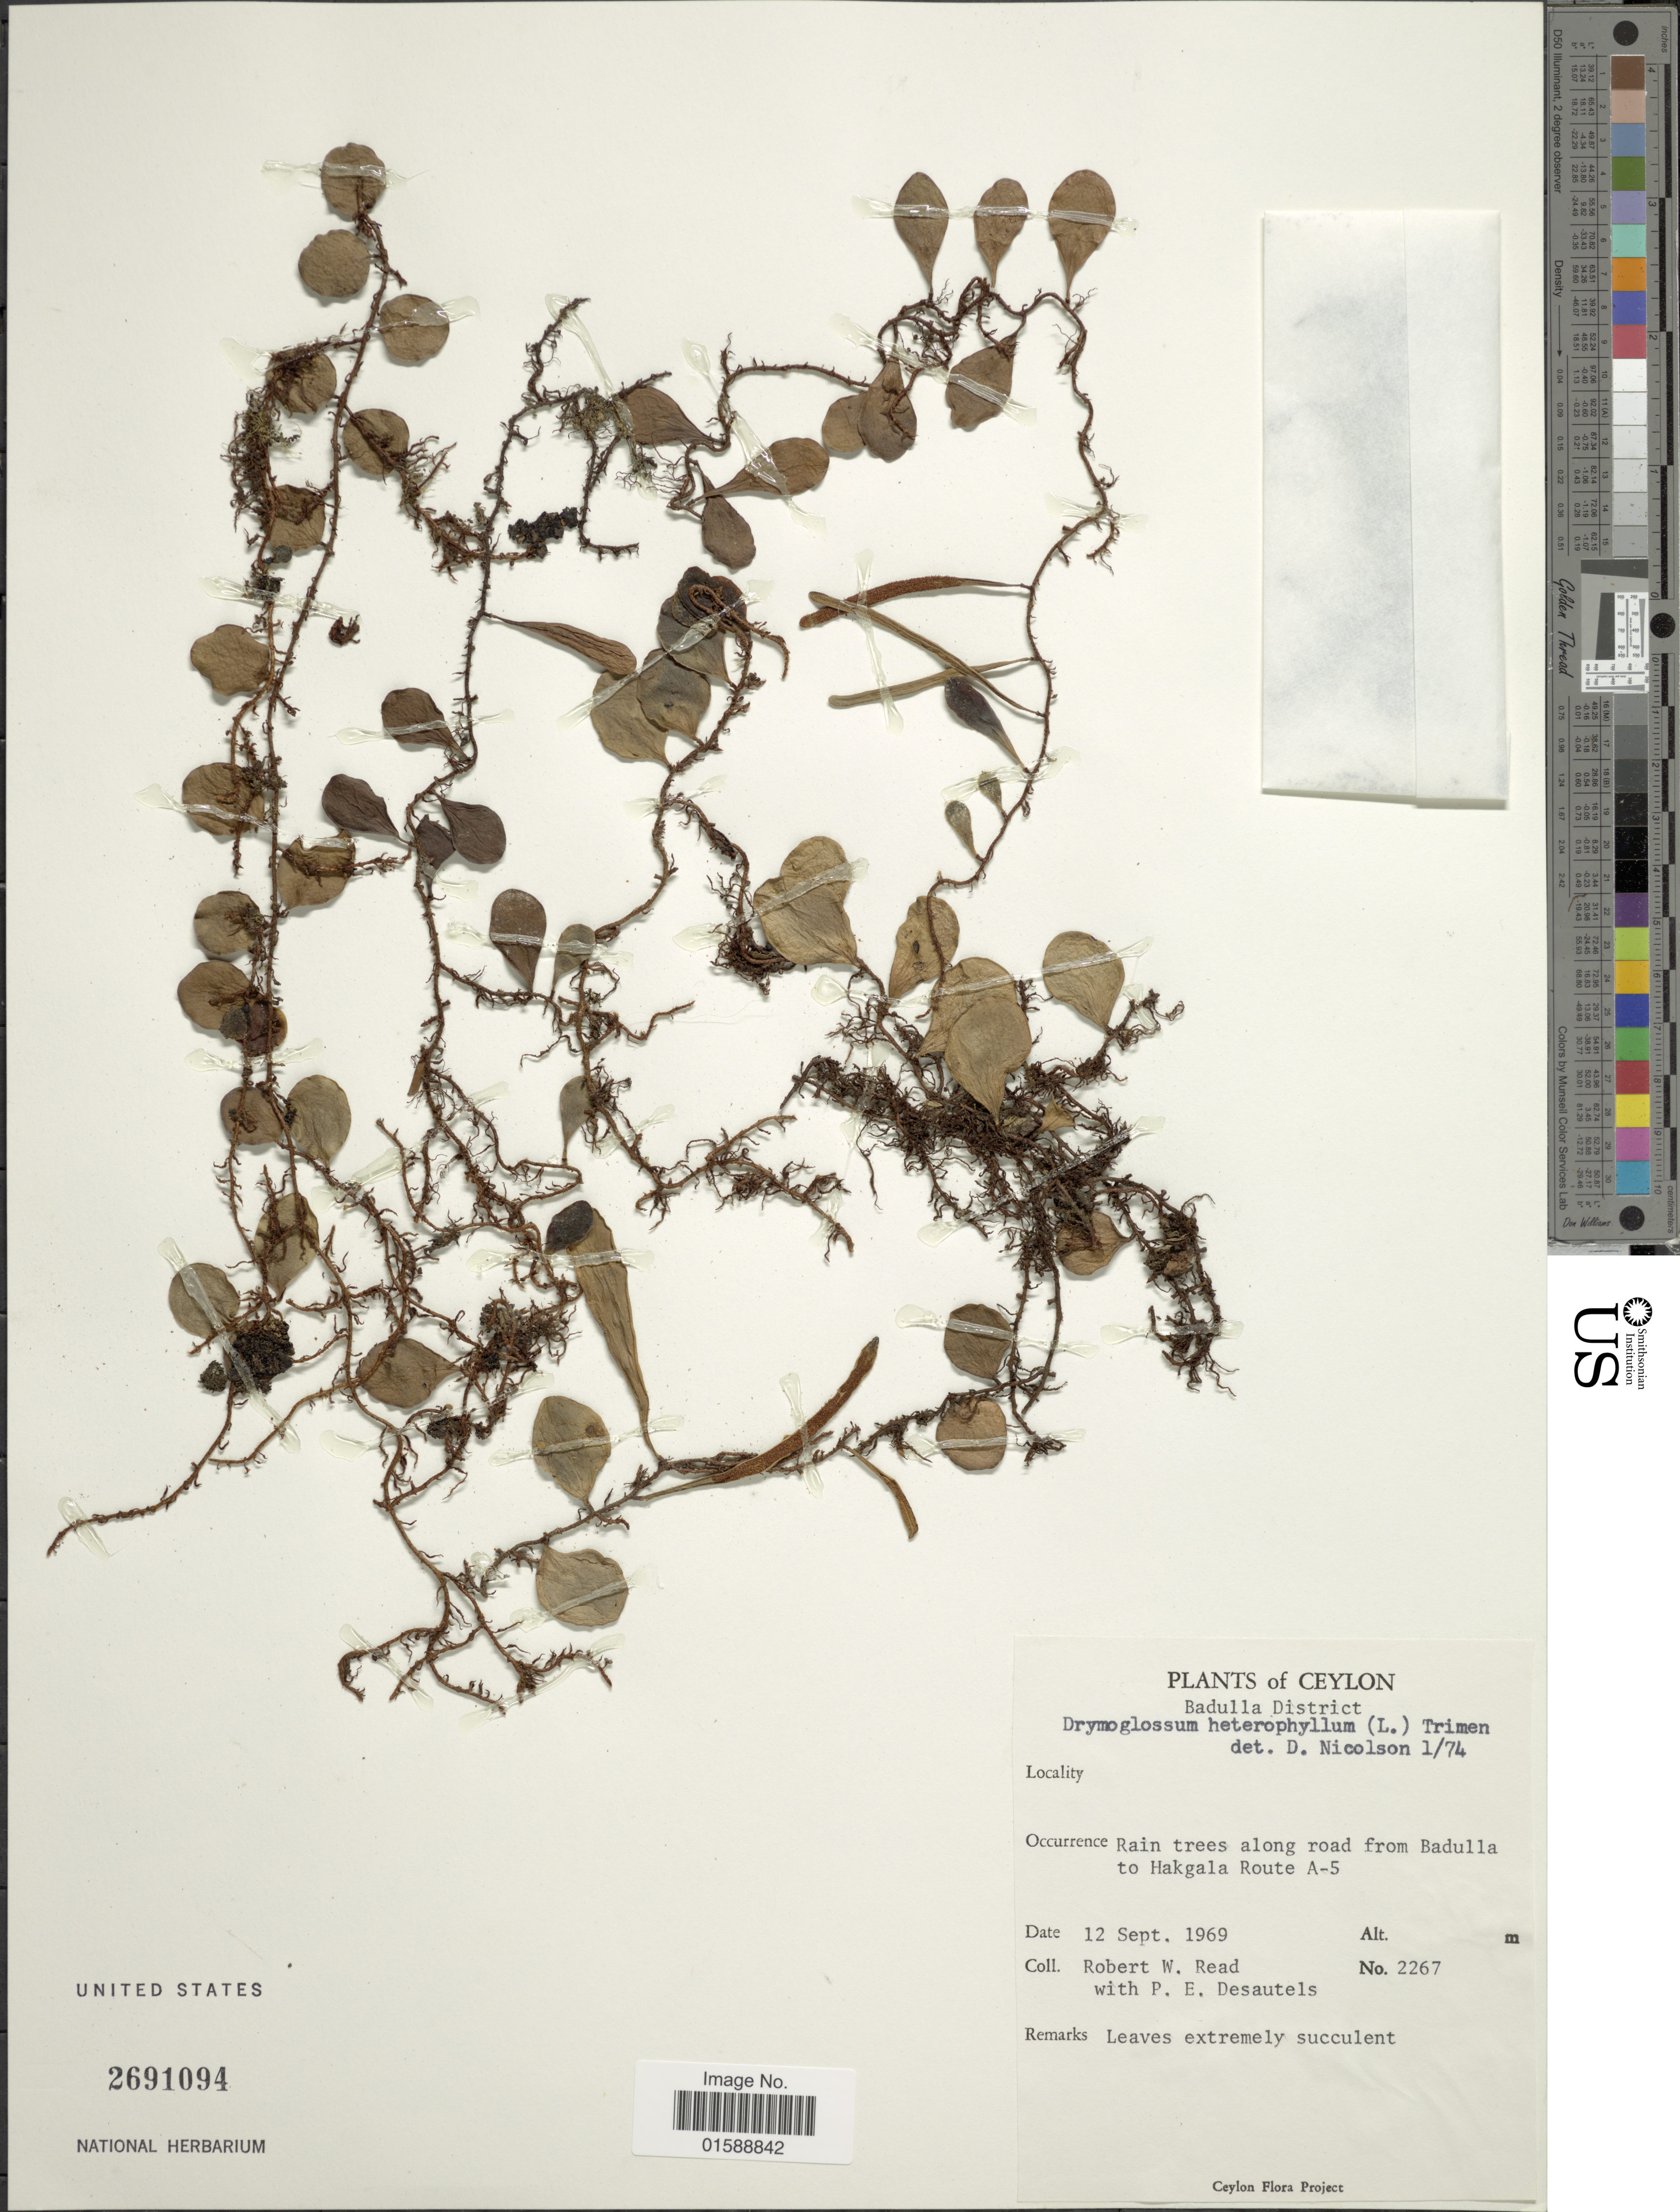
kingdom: Plantae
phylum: Tracheophyta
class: Polypodiopsida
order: Polypodiales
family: Polypodiaceae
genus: Pyrrosia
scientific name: Pyrrosia heterophylla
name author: (L.) M.G. Price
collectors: R. W. Read & P. Desautels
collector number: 2267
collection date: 1969-09-12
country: Sri Lanka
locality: Ceylon. Badulla District. Ran trees along road from Badulla to Hakgala Route A-5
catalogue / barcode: US 2691094